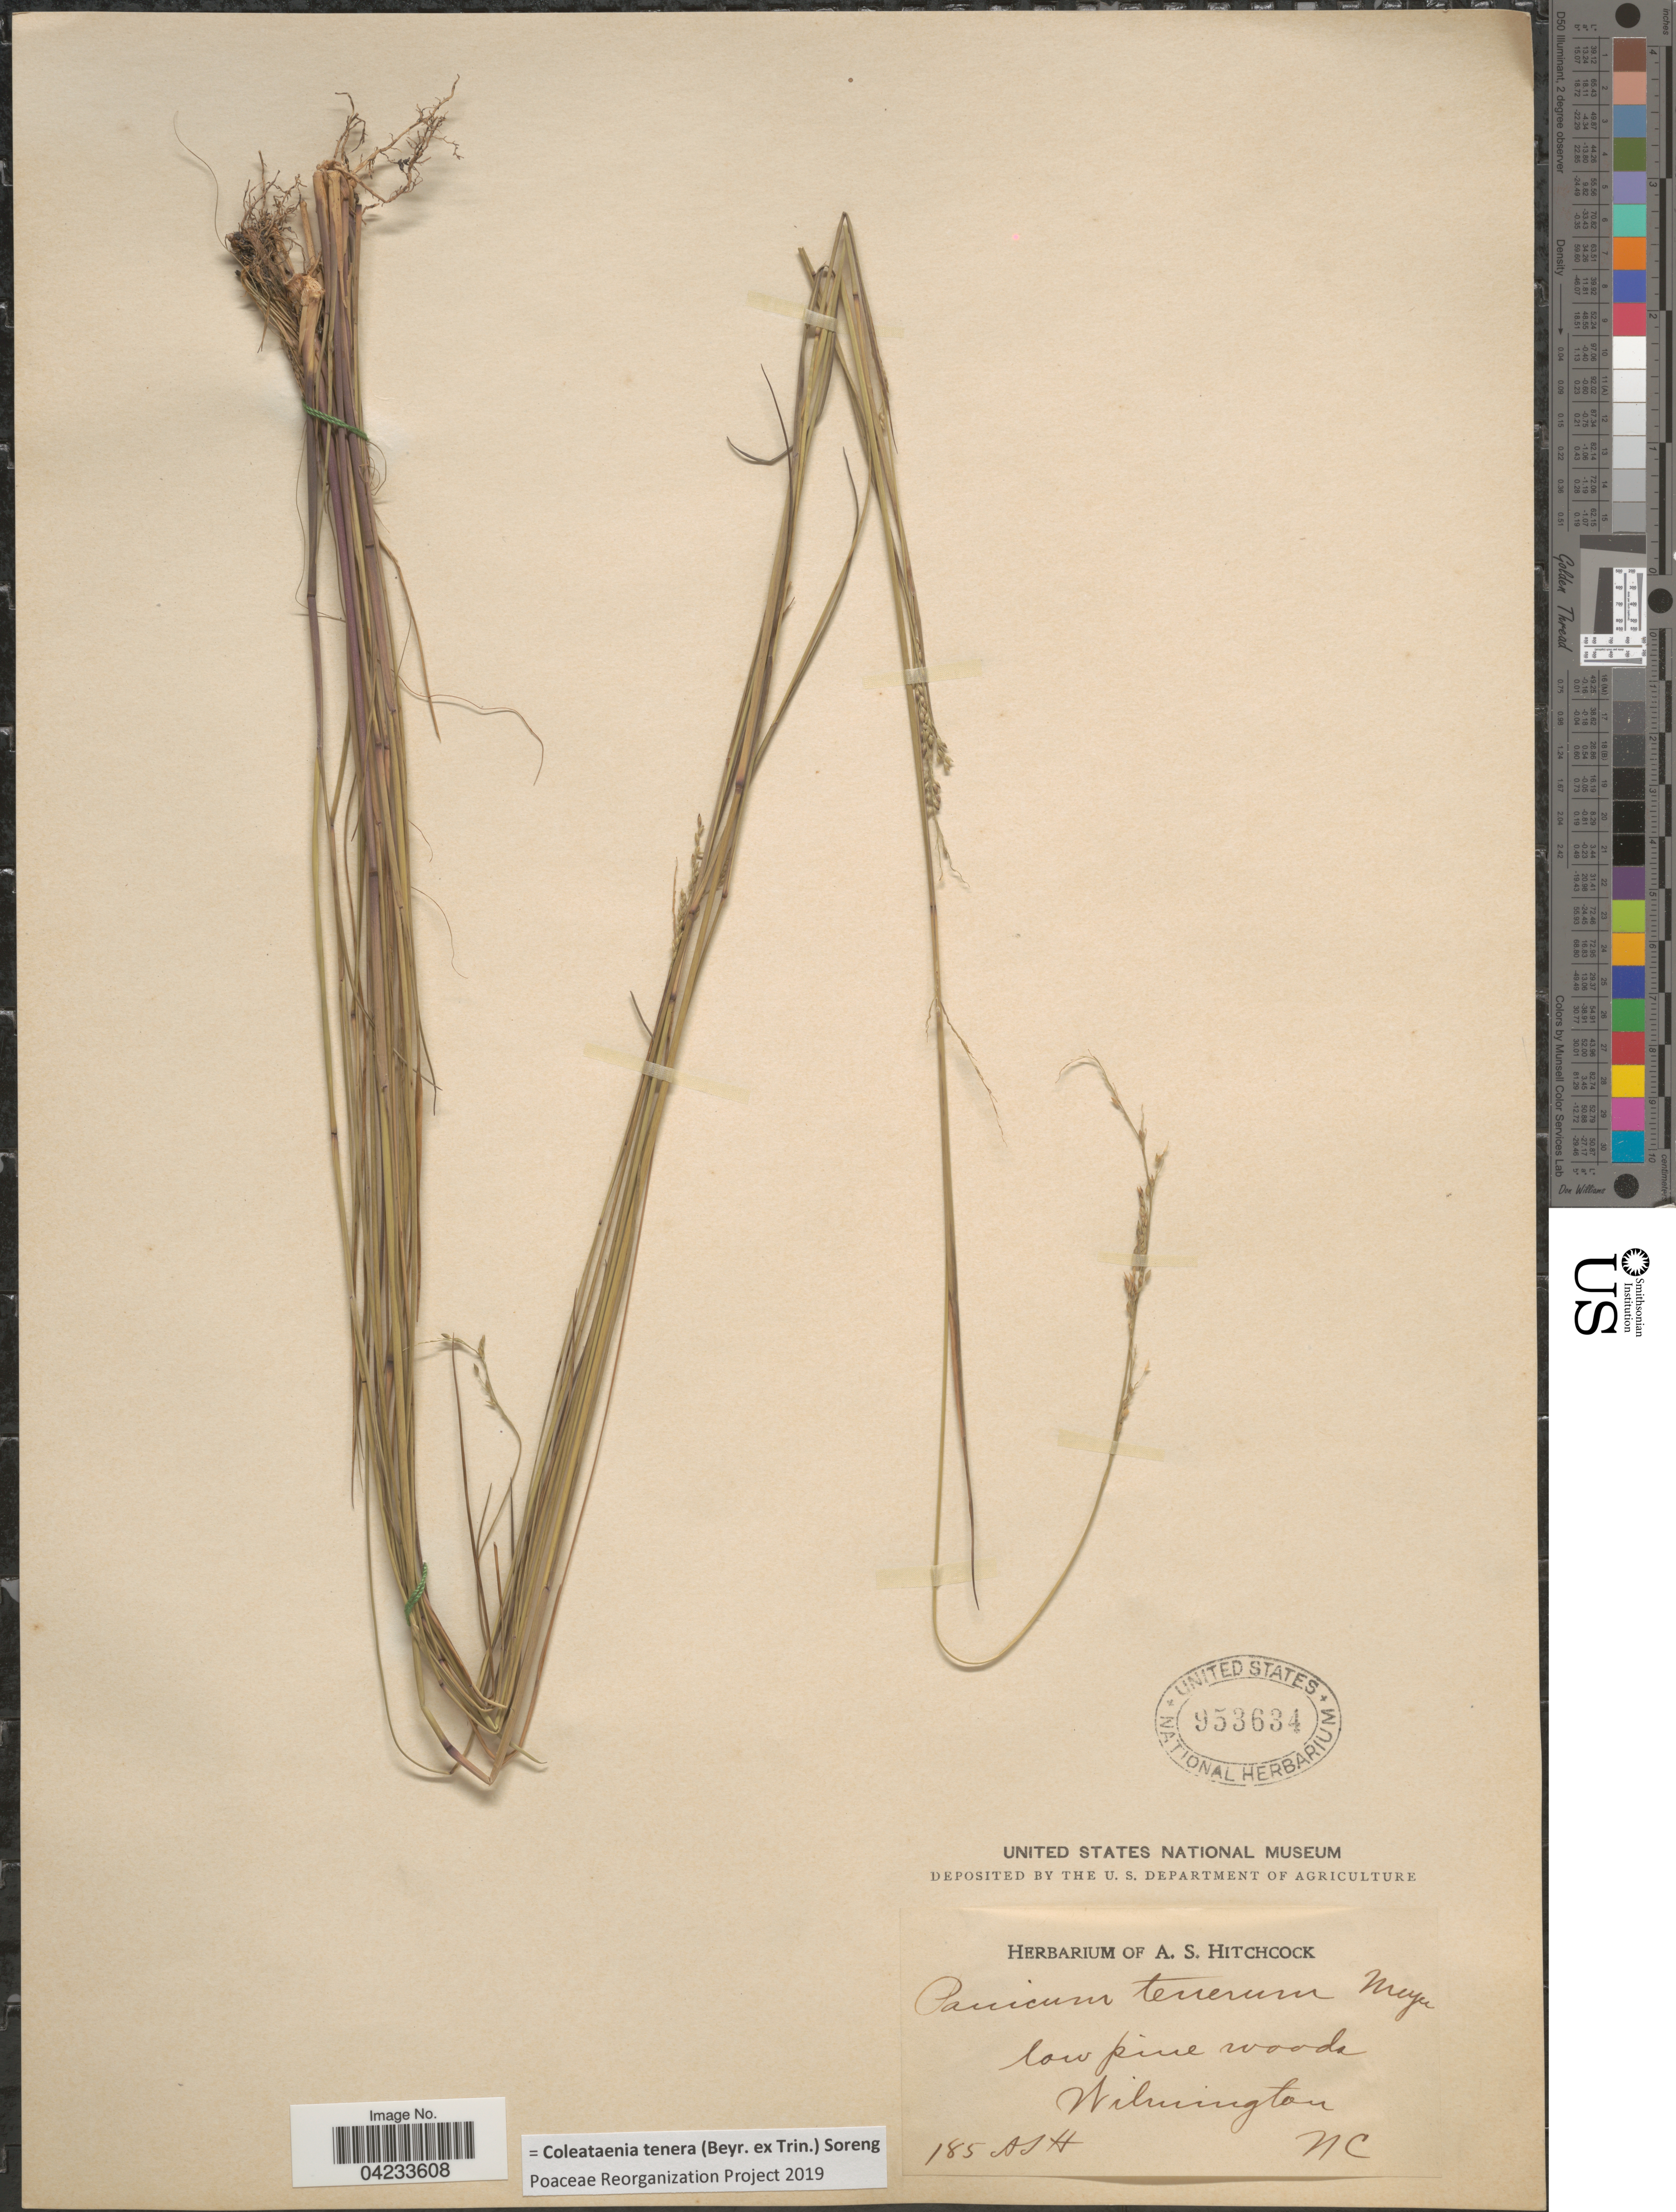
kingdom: Plantae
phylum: Tracheophyta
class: Liliopsida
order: Poales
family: Poaceae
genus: Coleataenia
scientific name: Coleataenia tenera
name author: (Beyr. ex Trin.) Soreng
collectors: A. S. Hitchcock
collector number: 185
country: United States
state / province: North Carolina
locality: Low pine woods Wilmington.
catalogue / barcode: US 953634